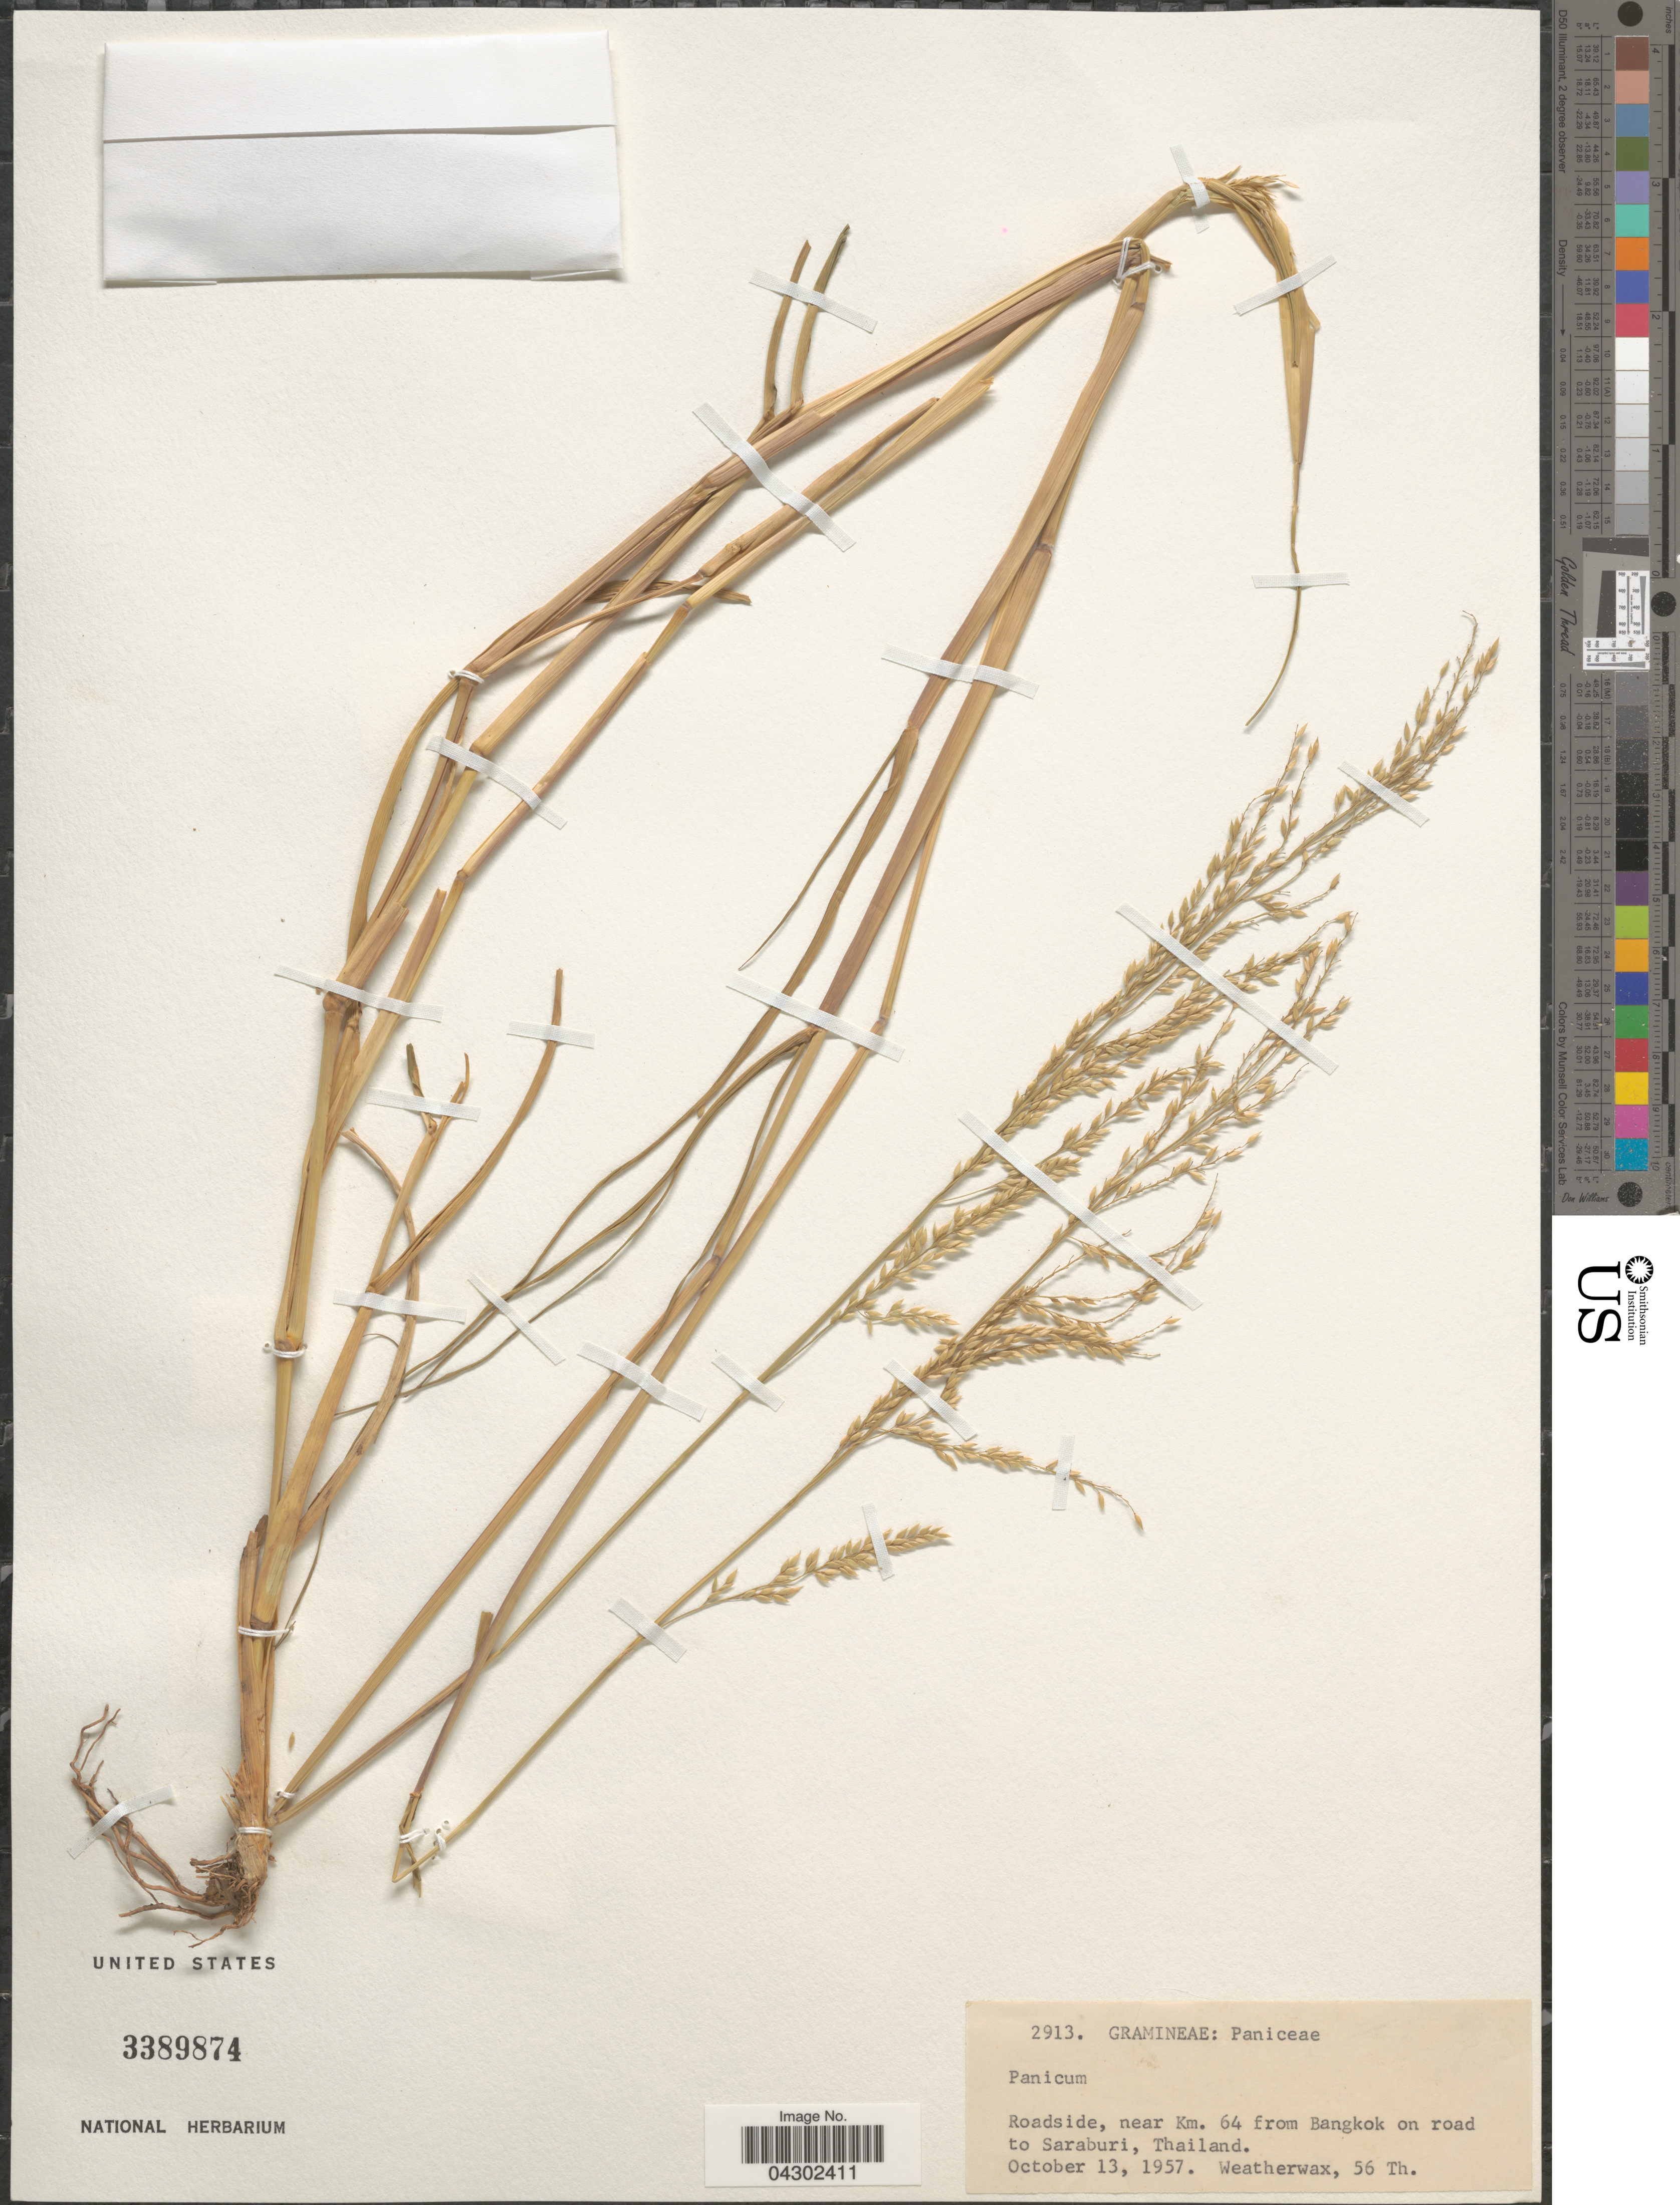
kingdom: Plantae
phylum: Tracheophyta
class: Liliopsida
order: Poales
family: Poaceae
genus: Panicum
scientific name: Panicum sp.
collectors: -. Weatherwax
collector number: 56 Th./2913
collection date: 1957-10-13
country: Thailand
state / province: Saraburi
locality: Roadside, near Km. 64 from Bangkok on road to Saraburi.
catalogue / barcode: US 3389874